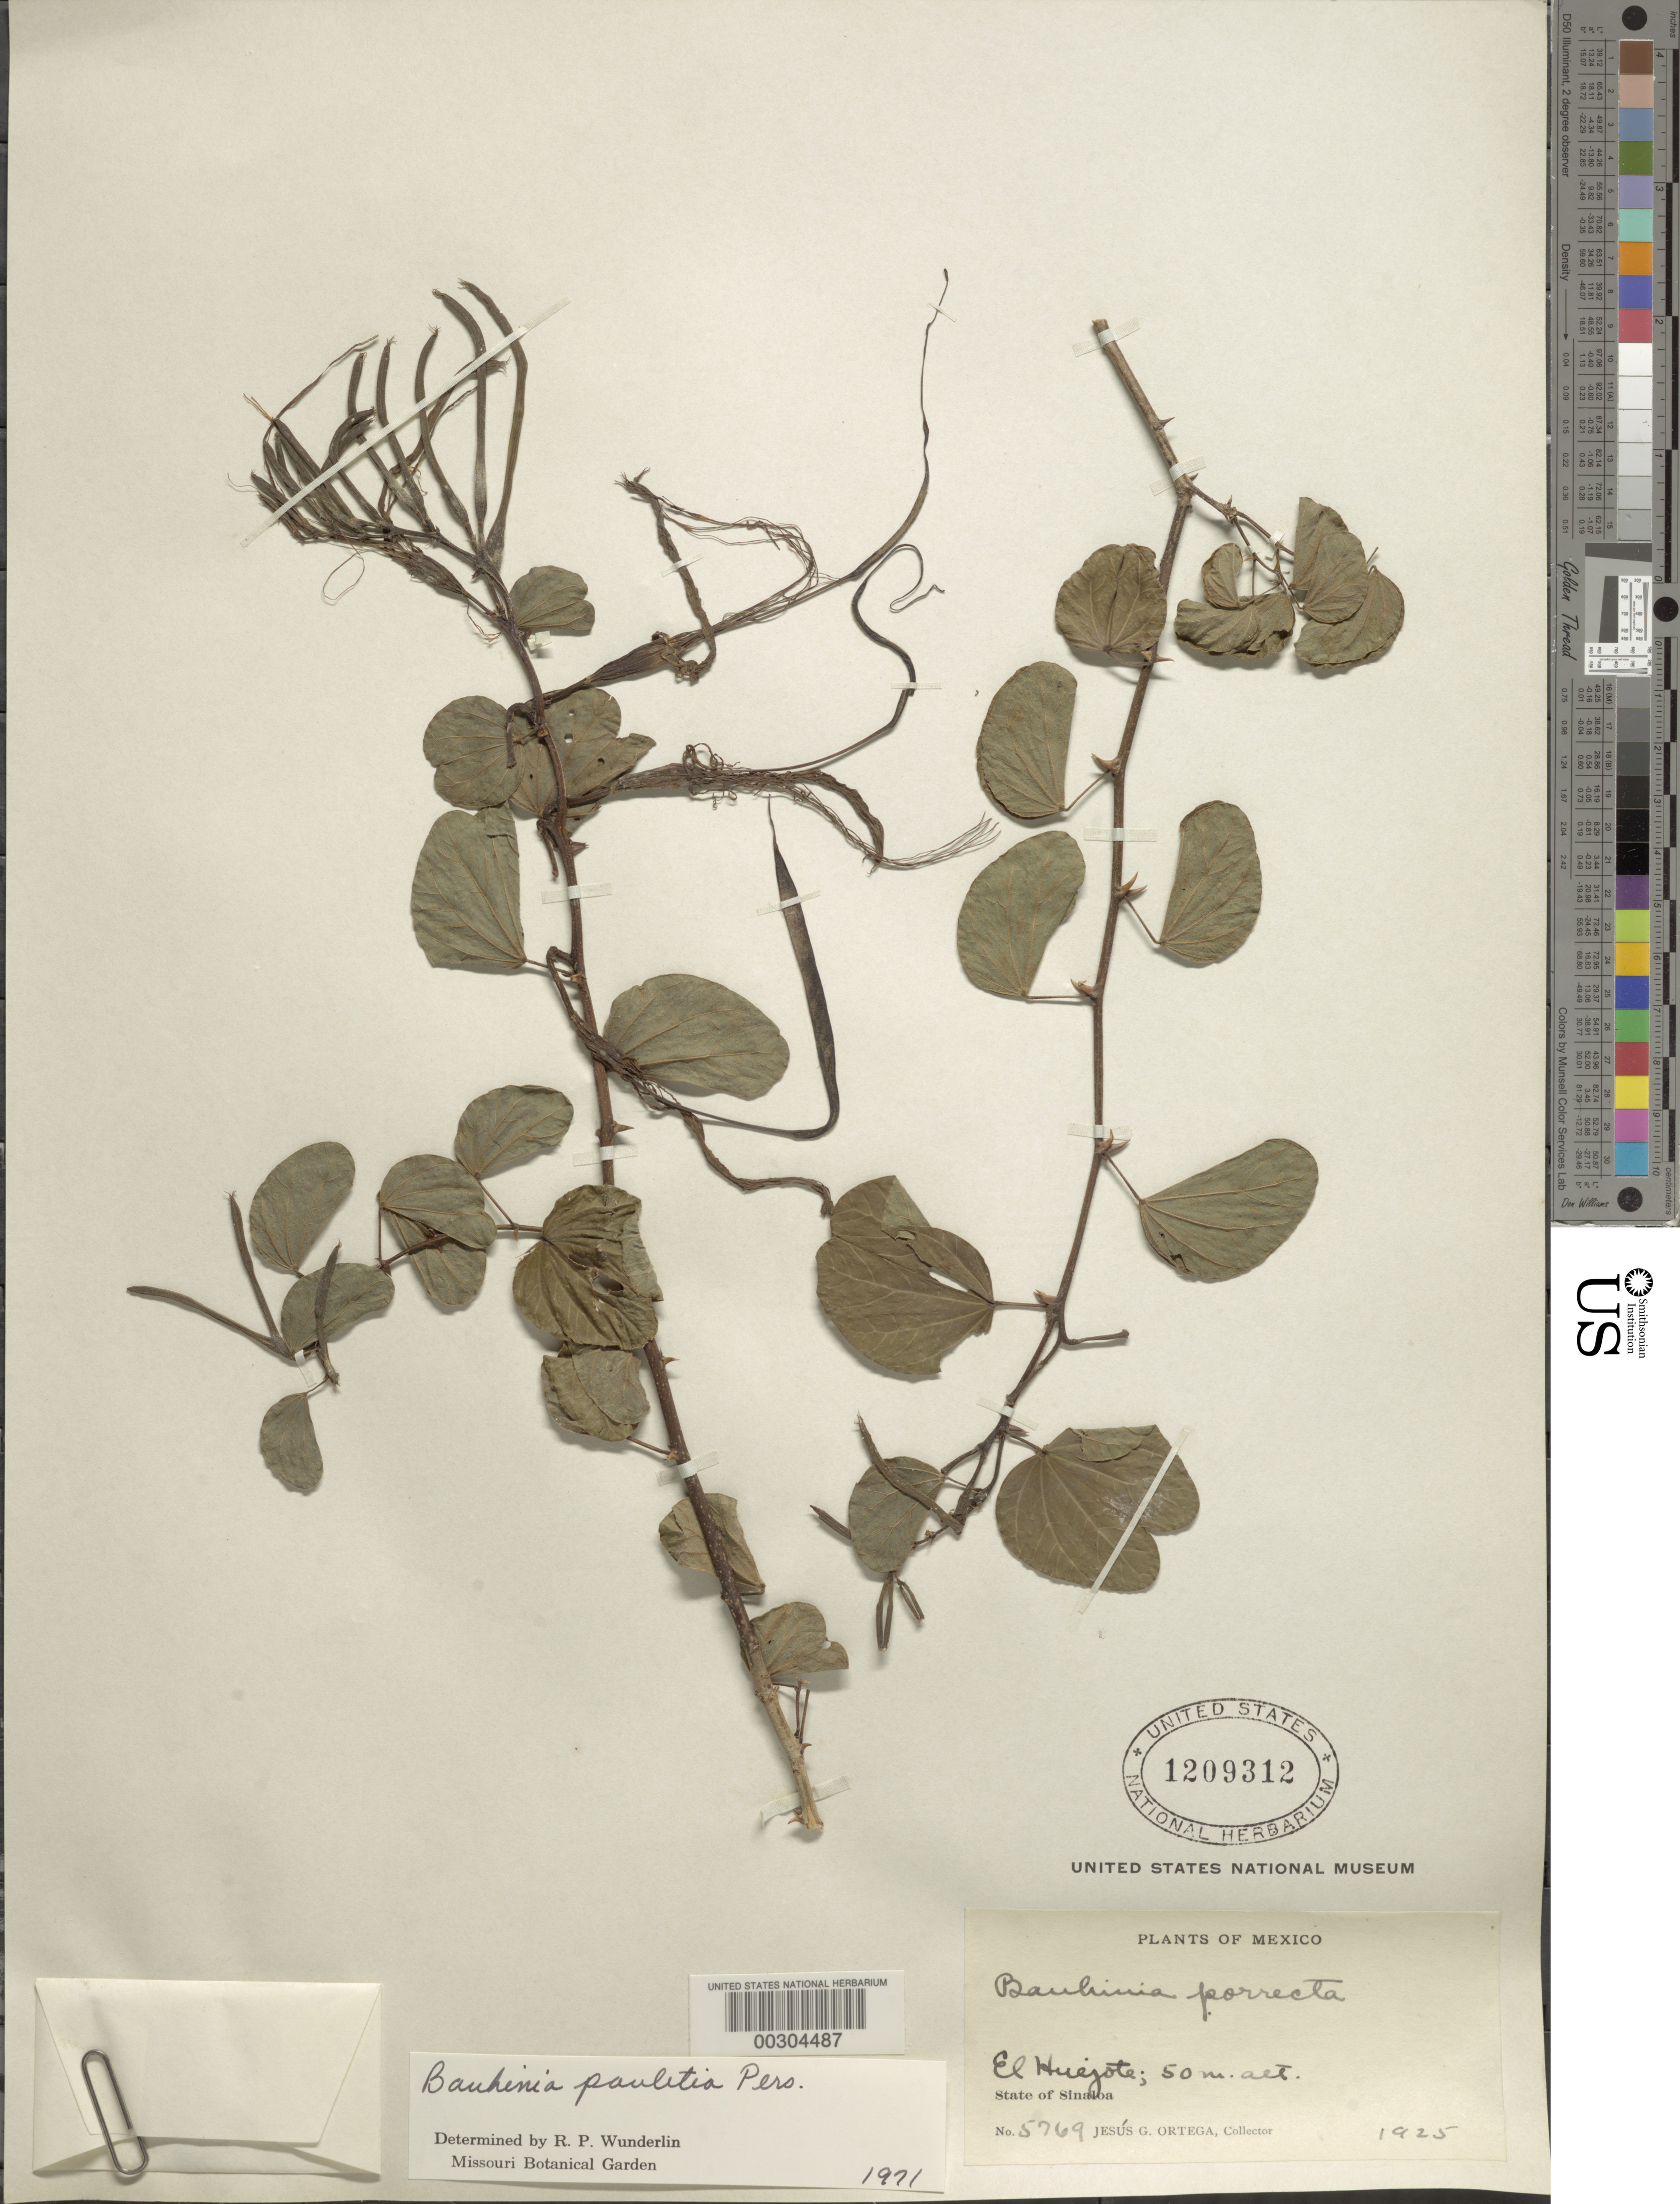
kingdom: Plantae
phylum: Tracheophyta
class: Magnoliopsida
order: Fabales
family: Fabaceae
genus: Bauhinia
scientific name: Bauhinia pauletia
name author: Pers.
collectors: J. Ortega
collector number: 5769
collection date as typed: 1925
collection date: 1925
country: Mexico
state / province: Sinaloa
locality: El huejote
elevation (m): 50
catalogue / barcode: US 1209312